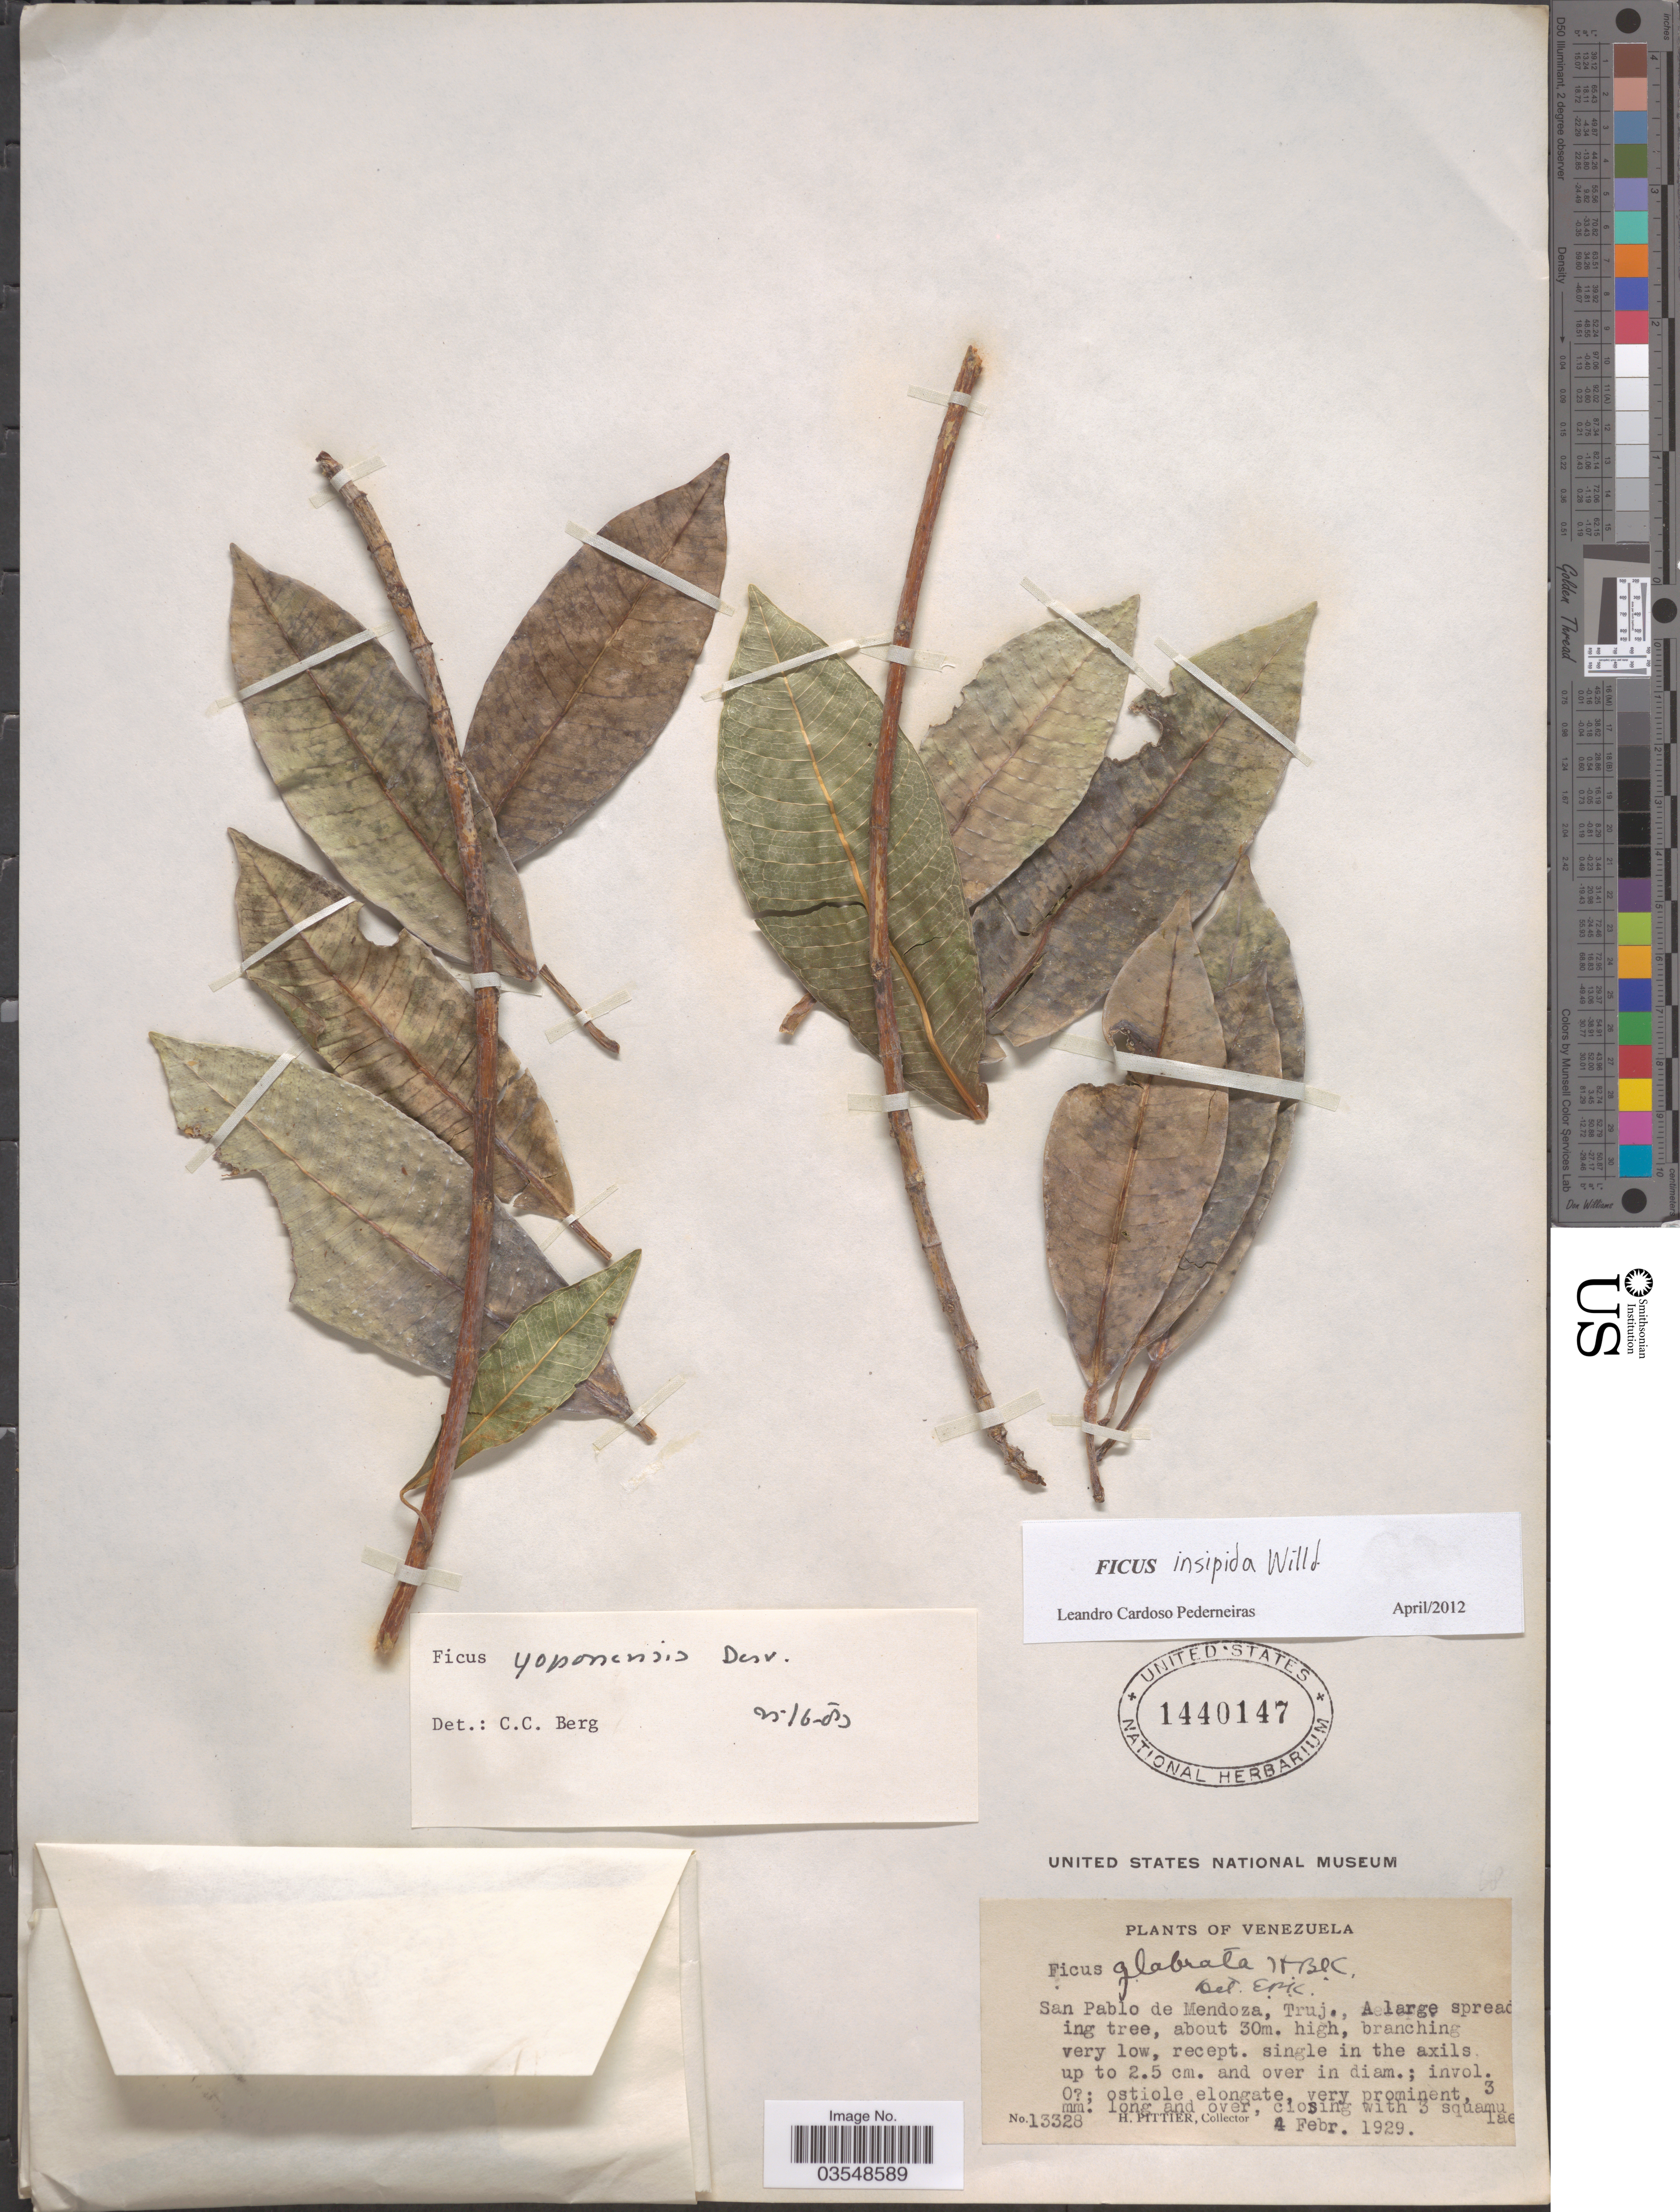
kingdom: Plantae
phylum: Tracheophyta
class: Magnoliopsida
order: Rosales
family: Moraceae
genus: Ficus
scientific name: Ficus insipida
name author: Willd.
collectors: H. F. Pittier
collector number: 13328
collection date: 1929-02-04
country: Venezuela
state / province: Trujillo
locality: San Pablo de Mendoza.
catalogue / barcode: US 1440147